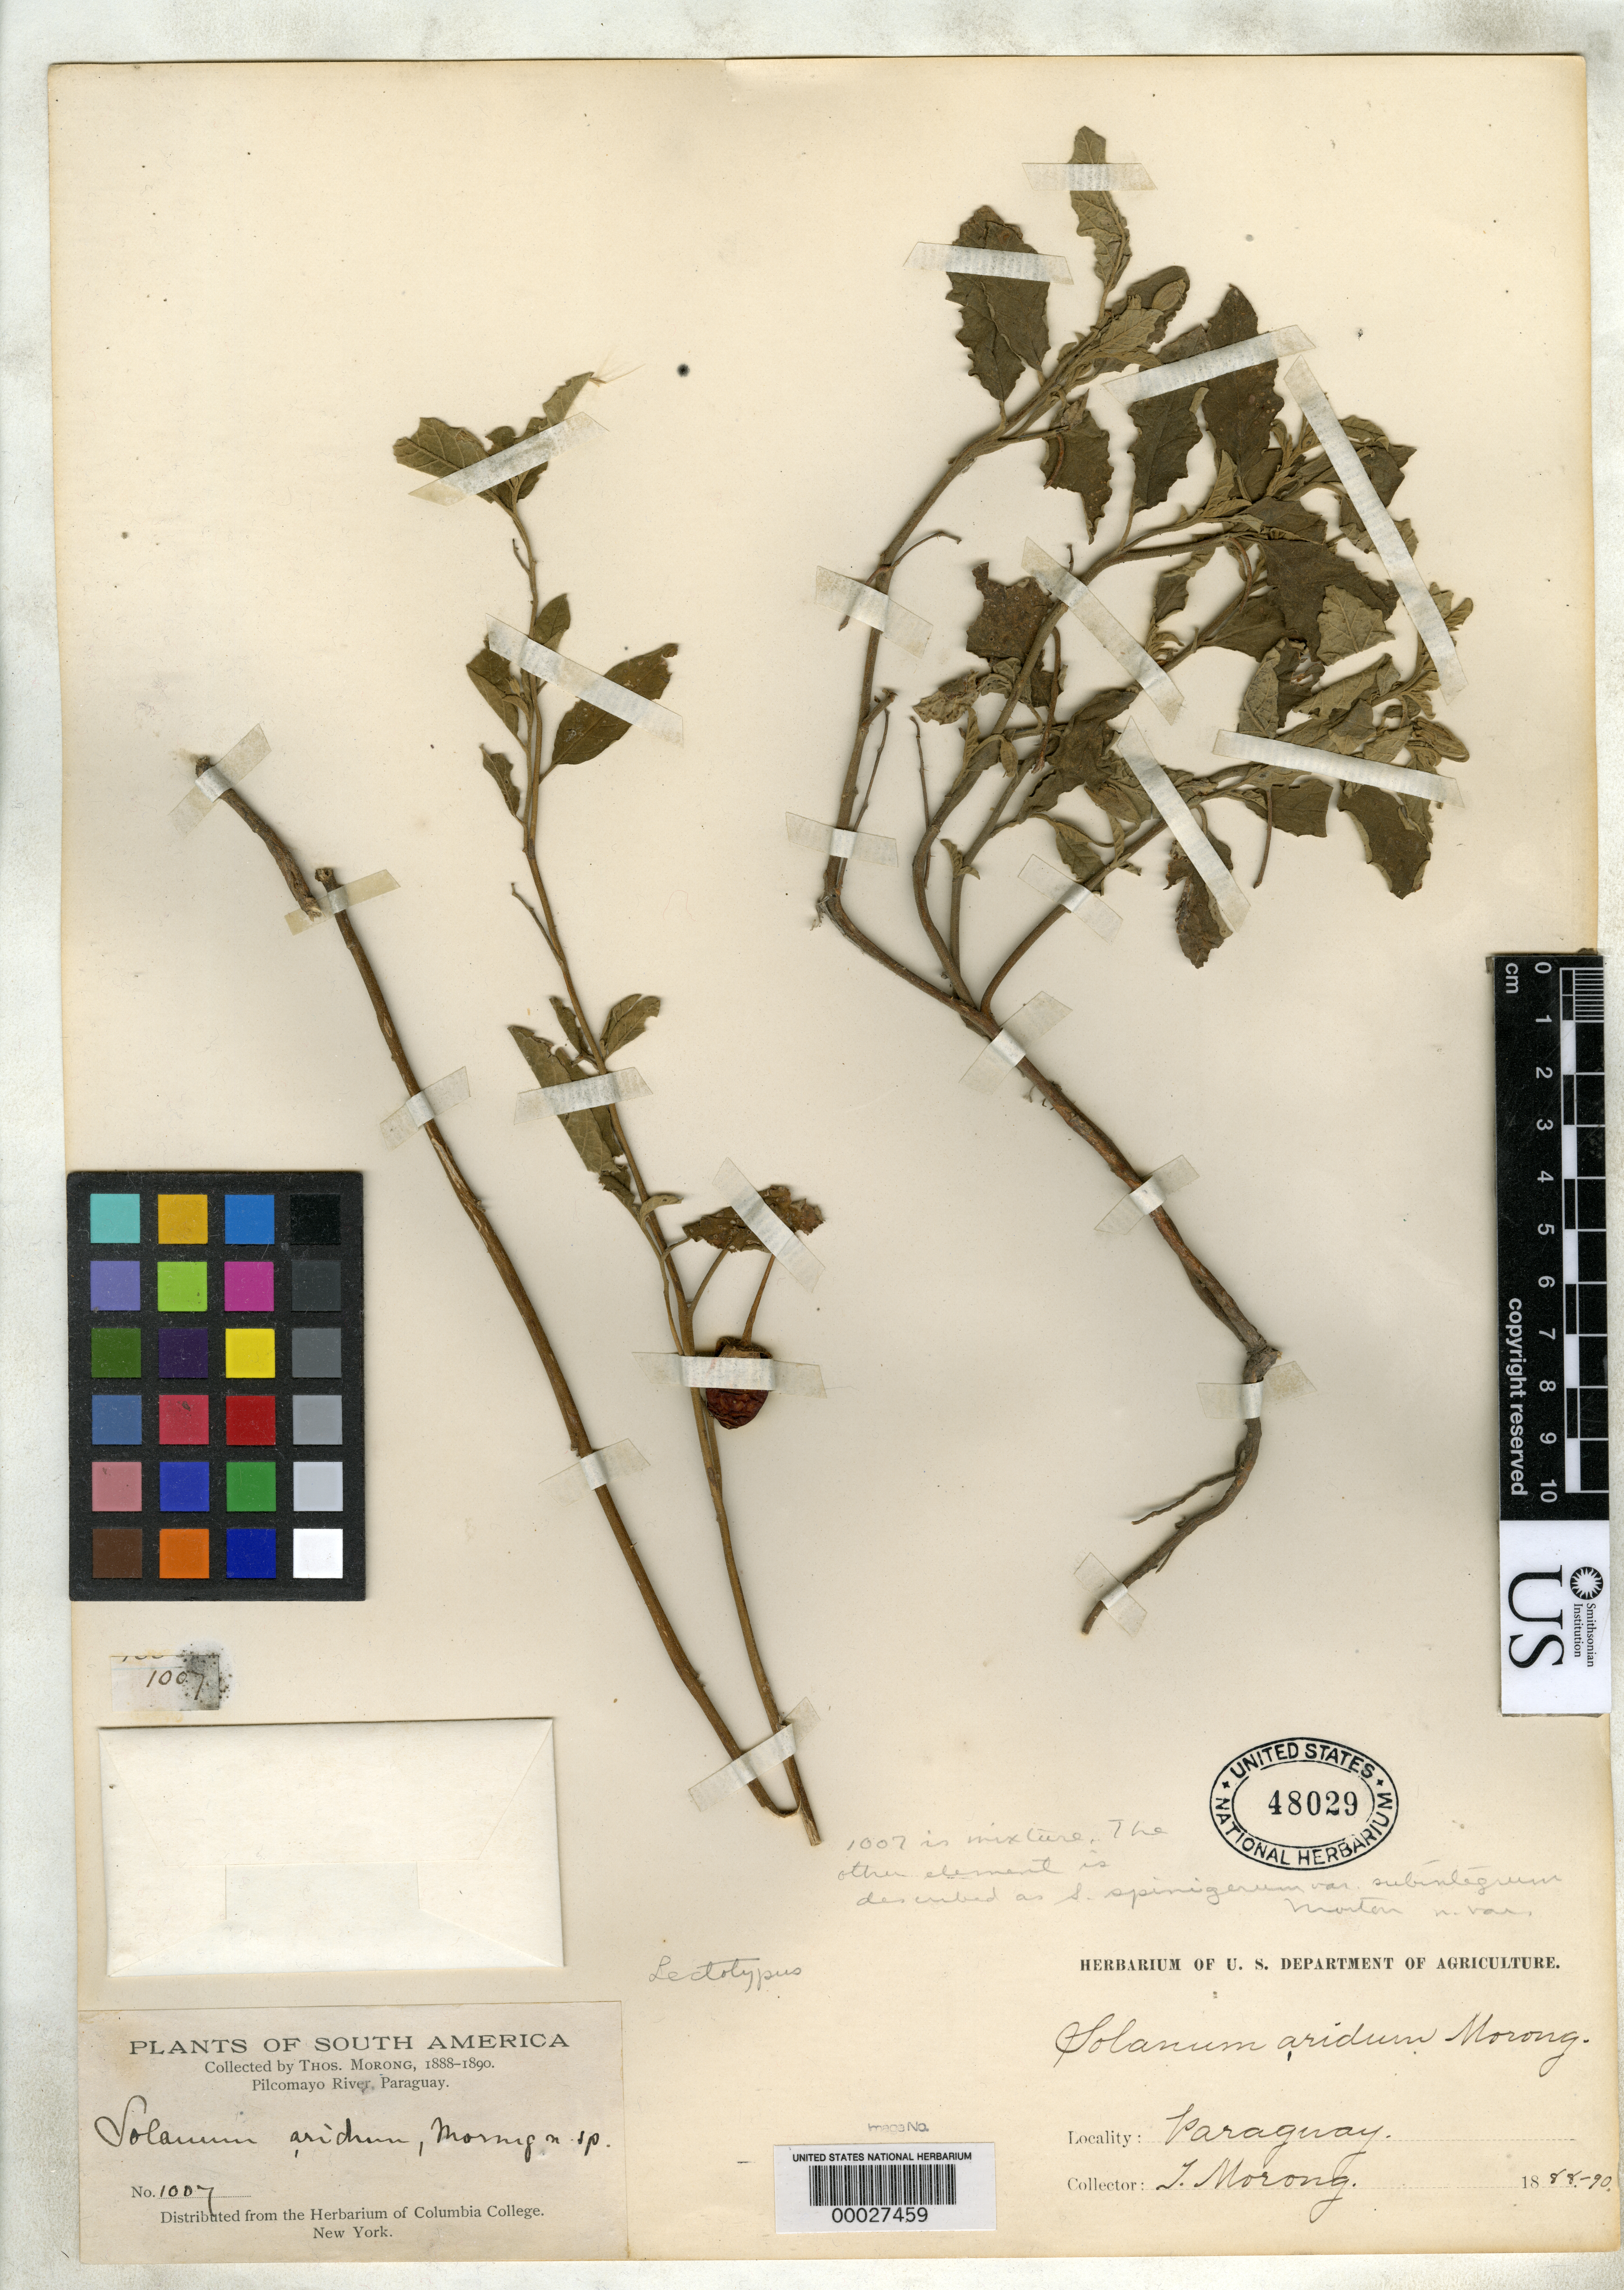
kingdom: Plantae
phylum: Tracheophyta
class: Magnoliopsida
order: Solanales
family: Solanaceae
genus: Solanum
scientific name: Solanum aridum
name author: Morong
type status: Type Collection; Lectotype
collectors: T. Morong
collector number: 1007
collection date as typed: Apr 1888 to -- May 1890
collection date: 1888-04/1890-05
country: Paraguay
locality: Falls of the Pilcomayo.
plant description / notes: Morong 1007 apparently a mixed collection, lectotypified by Morton. For further discussion see Nee et al., Brittonia 58: 337-339 (2006).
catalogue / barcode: US 48029